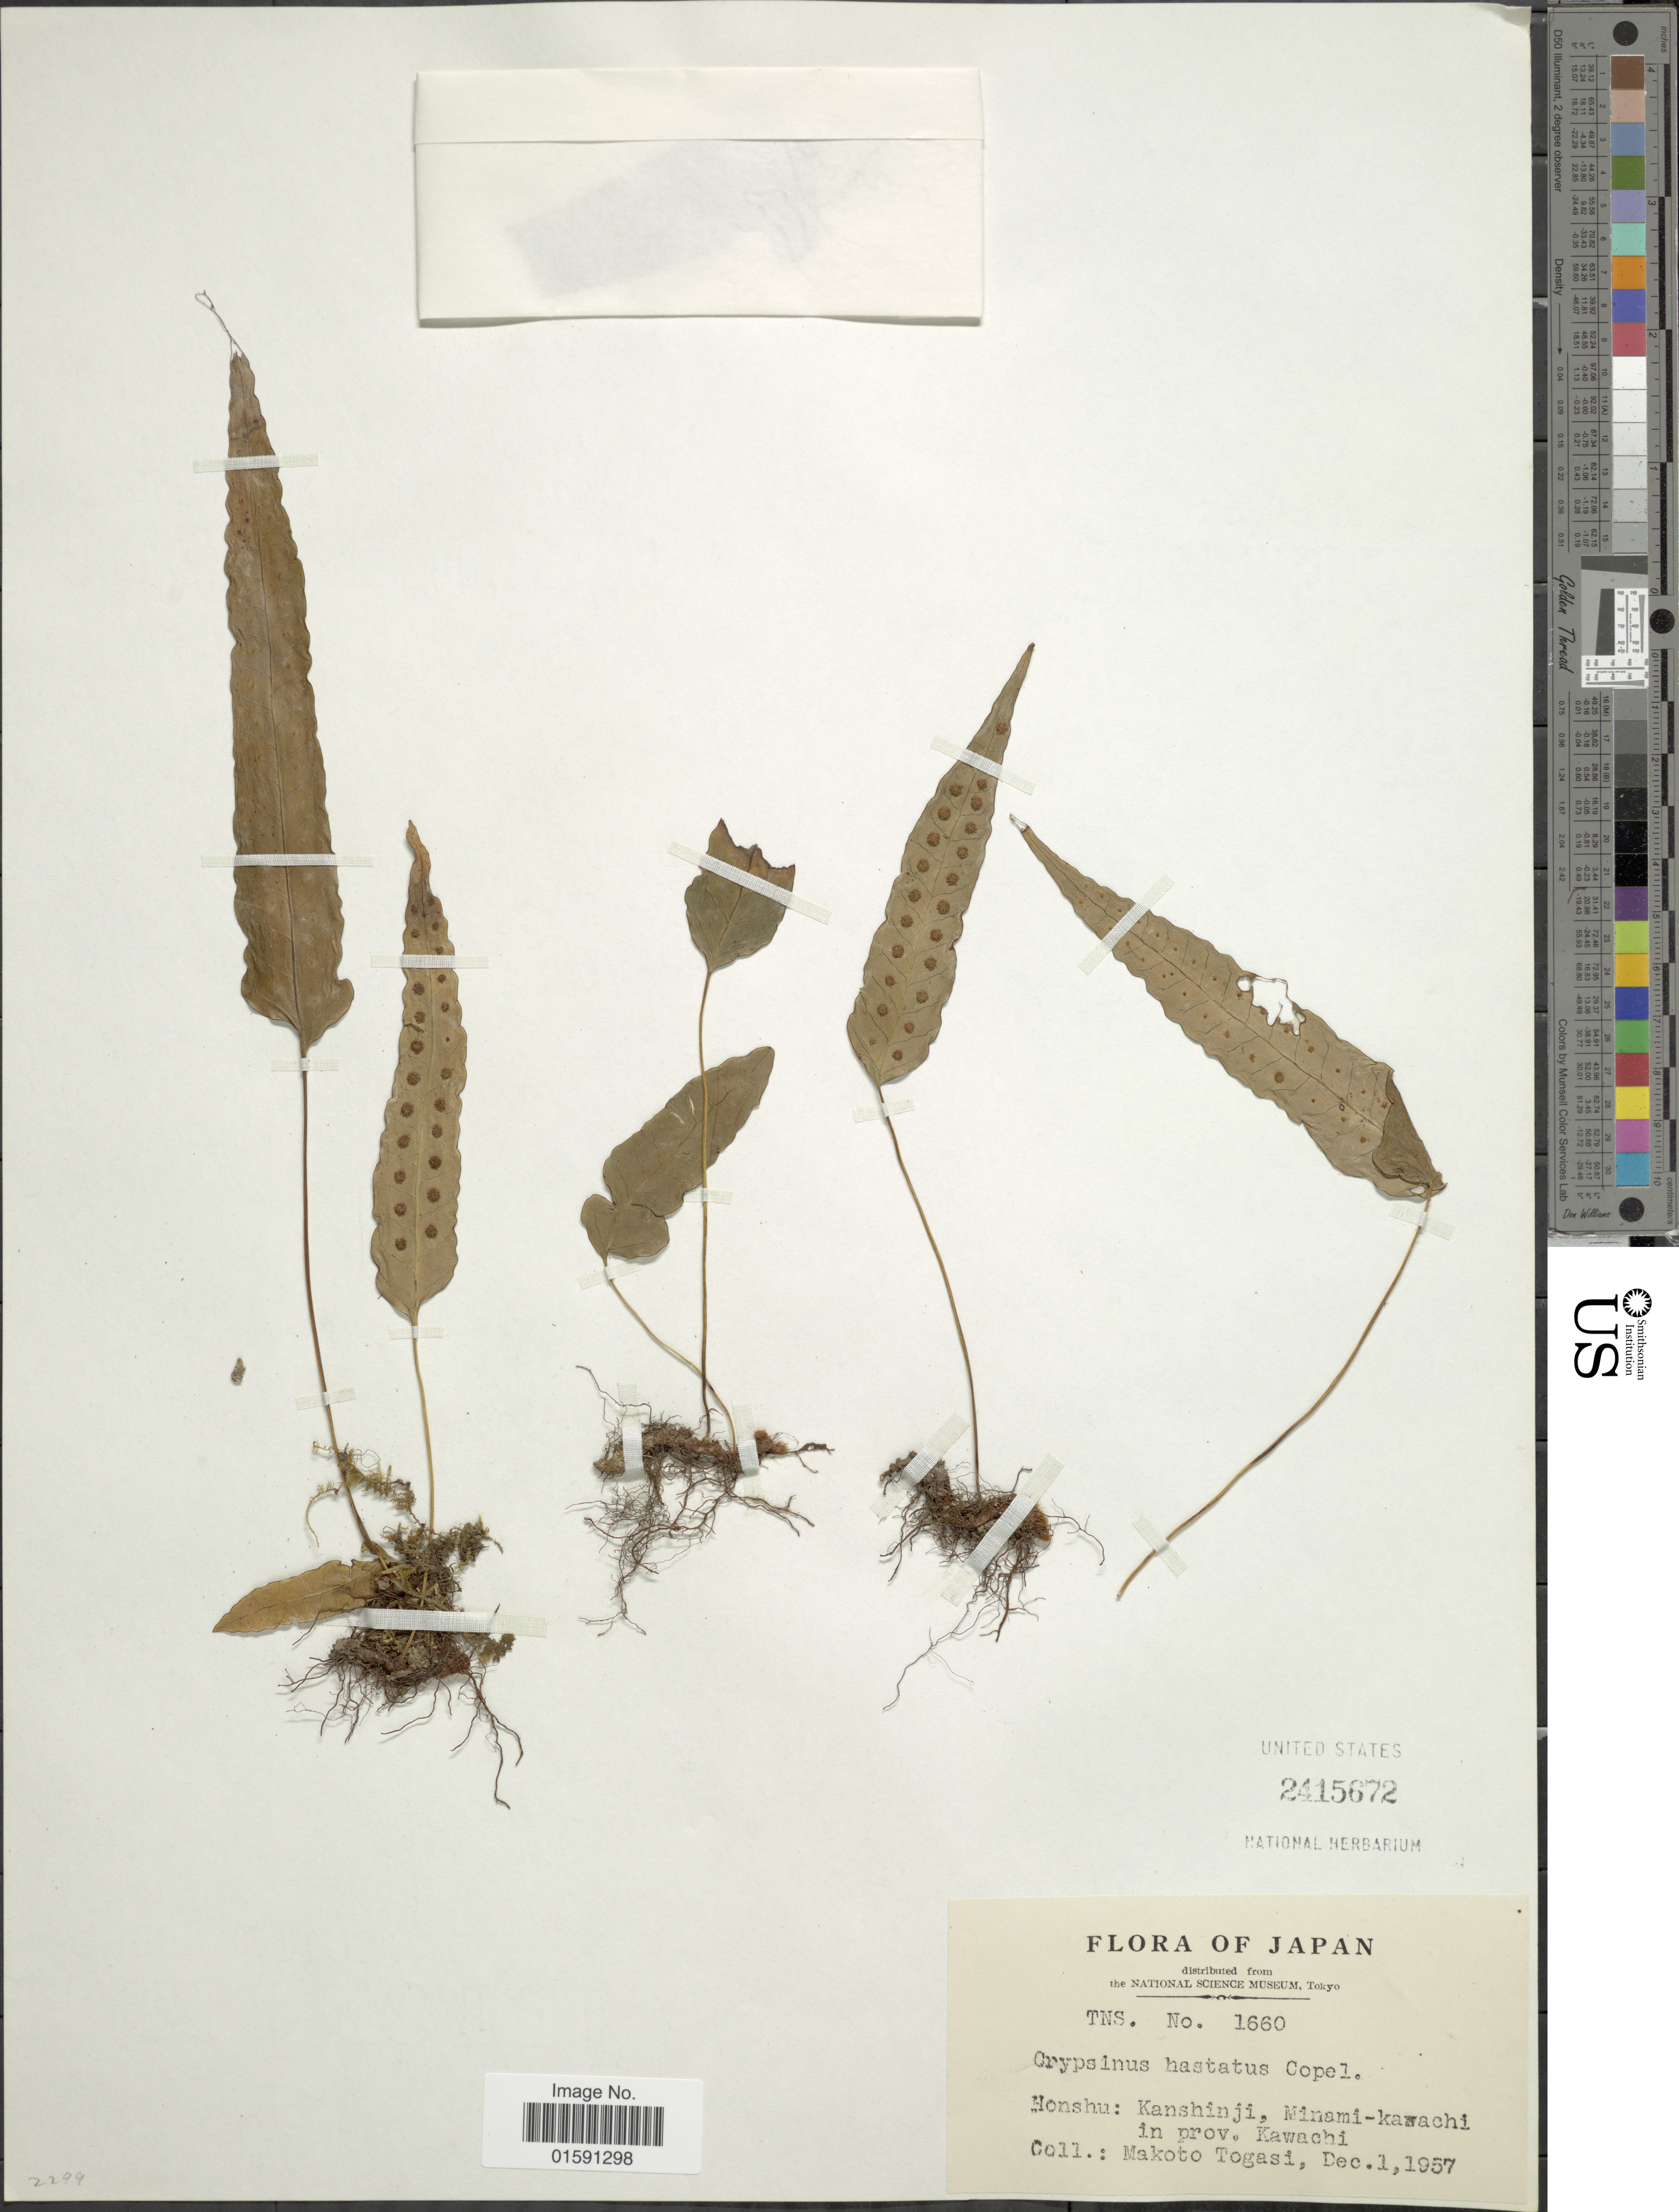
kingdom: Plantae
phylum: Tracheophyta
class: Polypodiopsida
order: Polypodiales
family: Polypodiaceae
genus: Selliguea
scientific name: Selliguea hastata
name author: (Thunb.) Fraser-Jenk.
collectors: M. Togasi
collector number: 1660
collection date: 1957-12-01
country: Japan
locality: Honshu: Kanshinji, Minami-kawachi in prov. Kawachi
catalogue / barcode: US 2415672